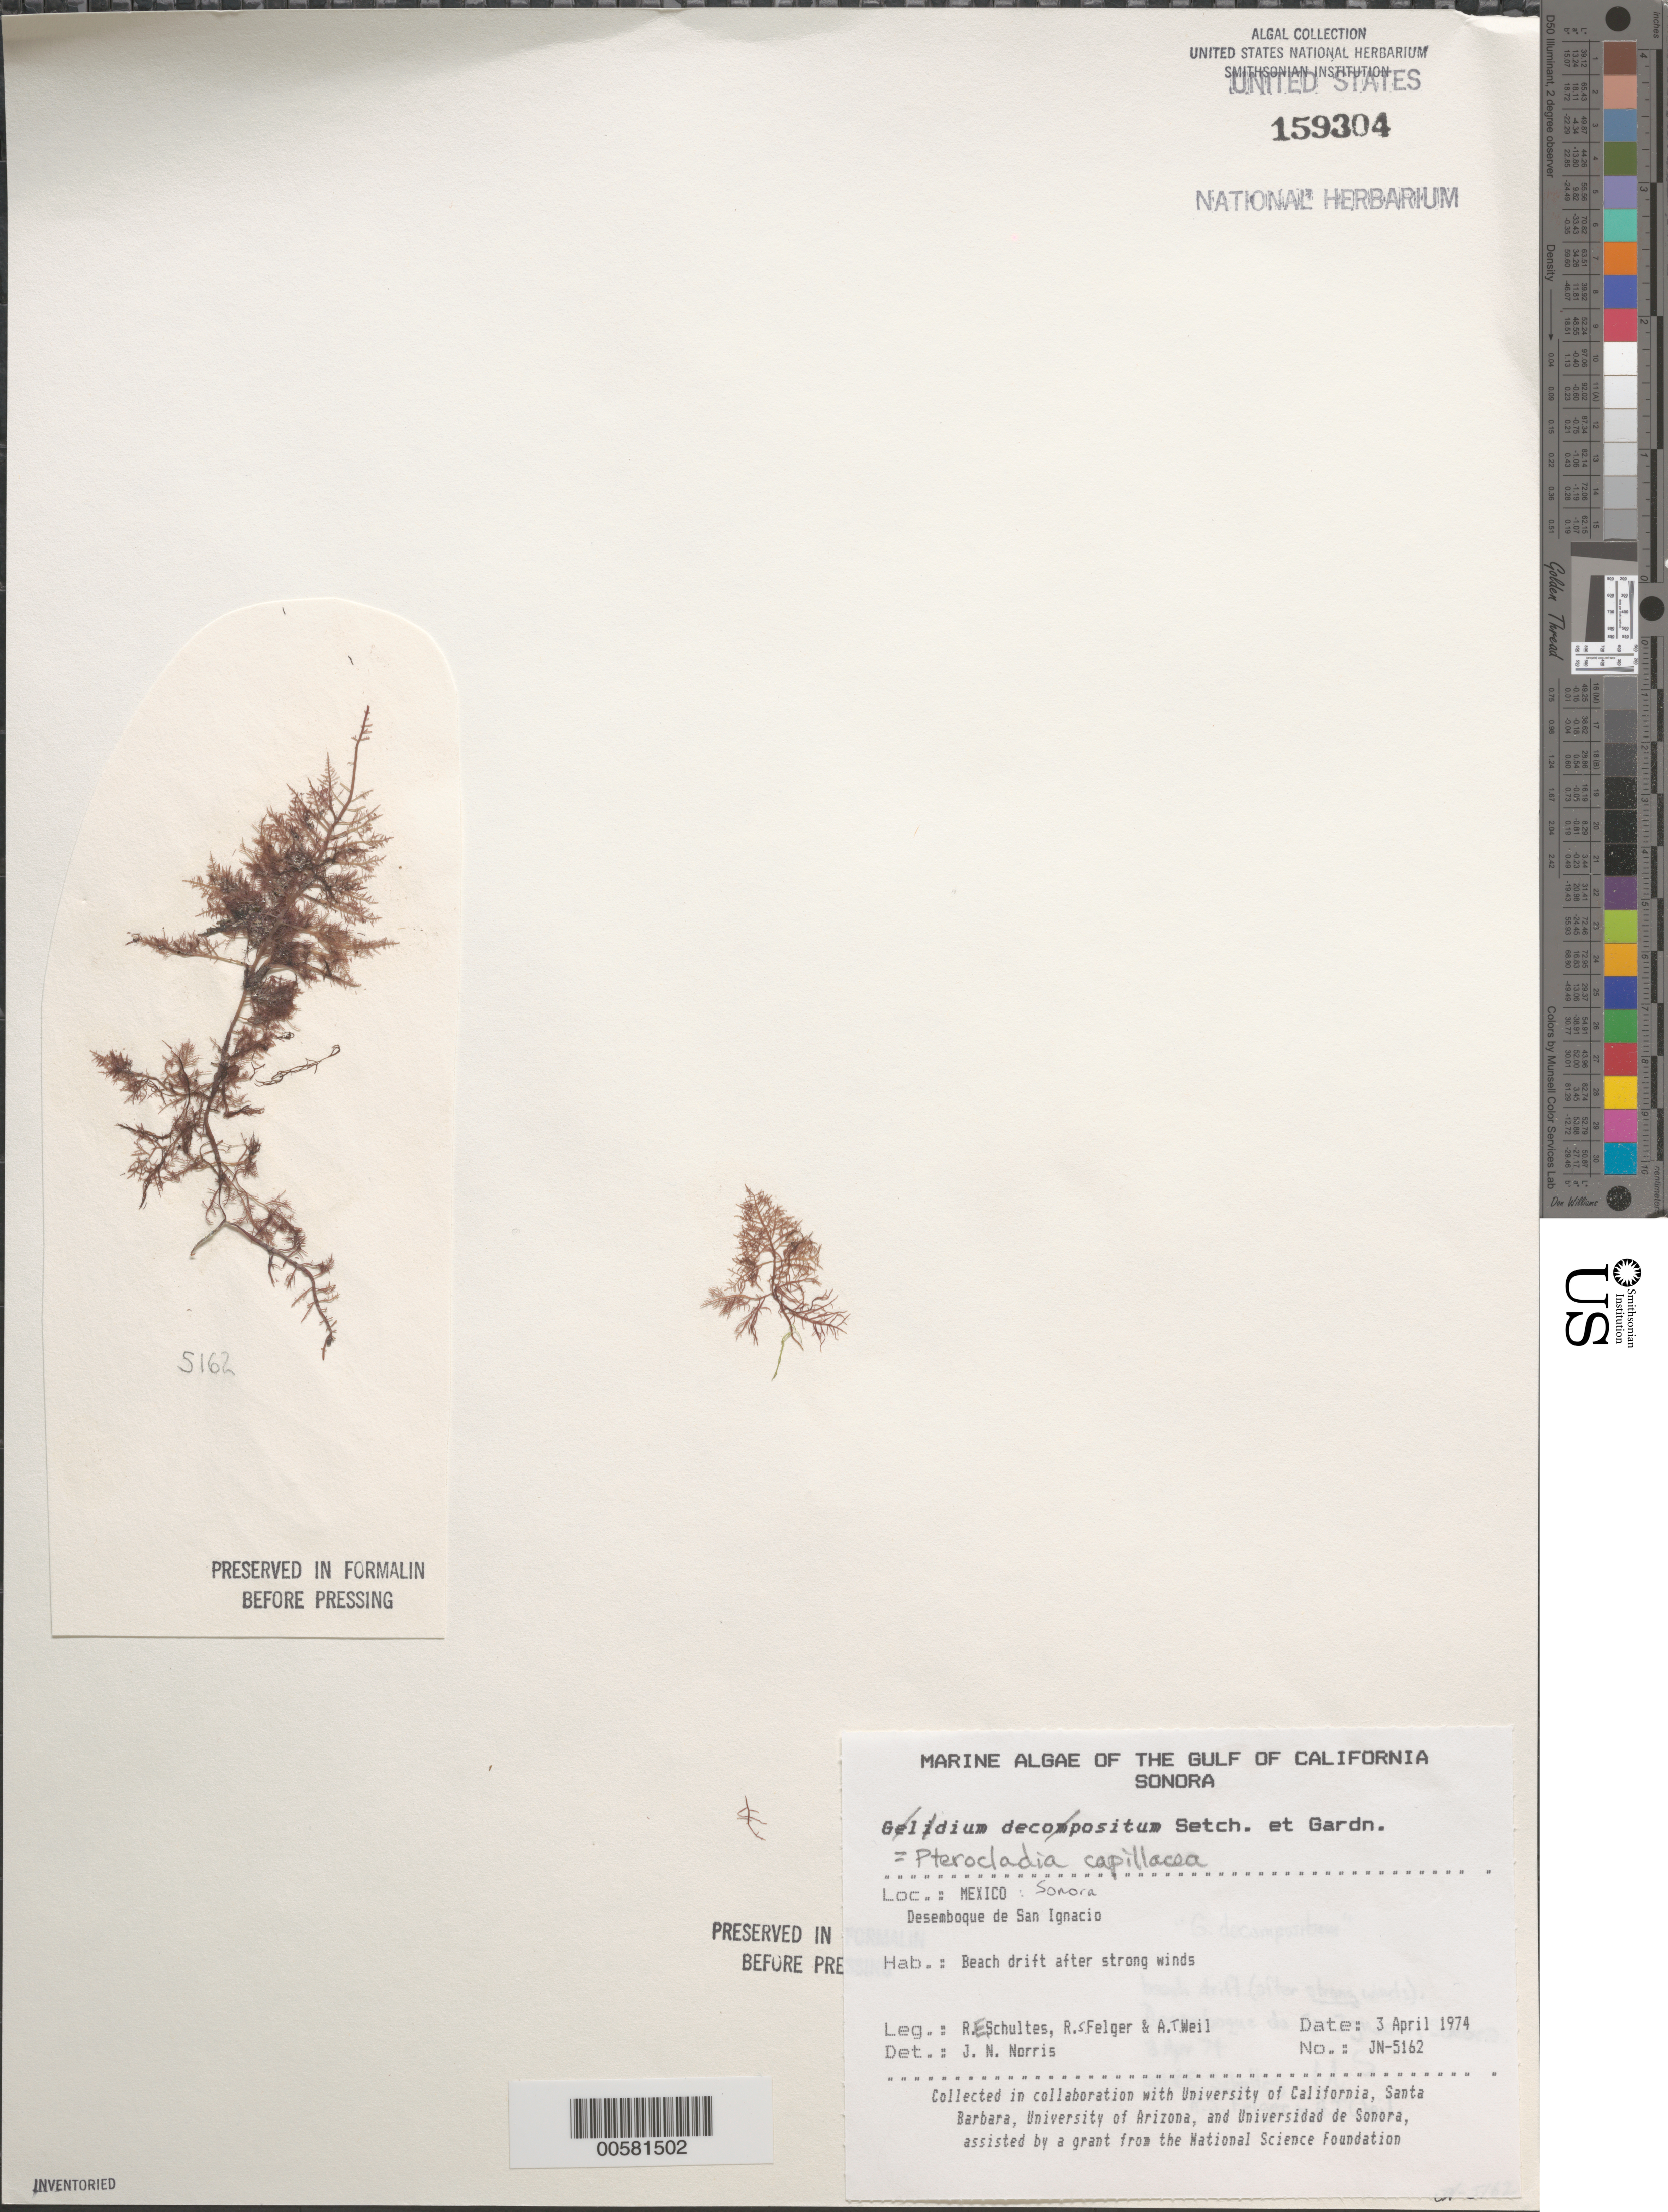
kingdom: Plantae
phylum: Rhodophyta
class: Florideophyceae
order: Gelidiales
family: Pterocladiaceae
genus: Pterocladiella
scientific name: Pterocladiella capillacea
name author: (S.G. Gmel.) Santelices & Hommers.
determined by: Algae name updating Project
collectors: R. E. Schultes, R. S. Felger & A. T. Weil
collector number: JN-5162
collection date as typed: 03 Apr 1974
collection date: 1974-04-03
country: Mexico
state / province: Sonora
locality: Desemboque de San Ignacio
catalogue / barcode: US 159304